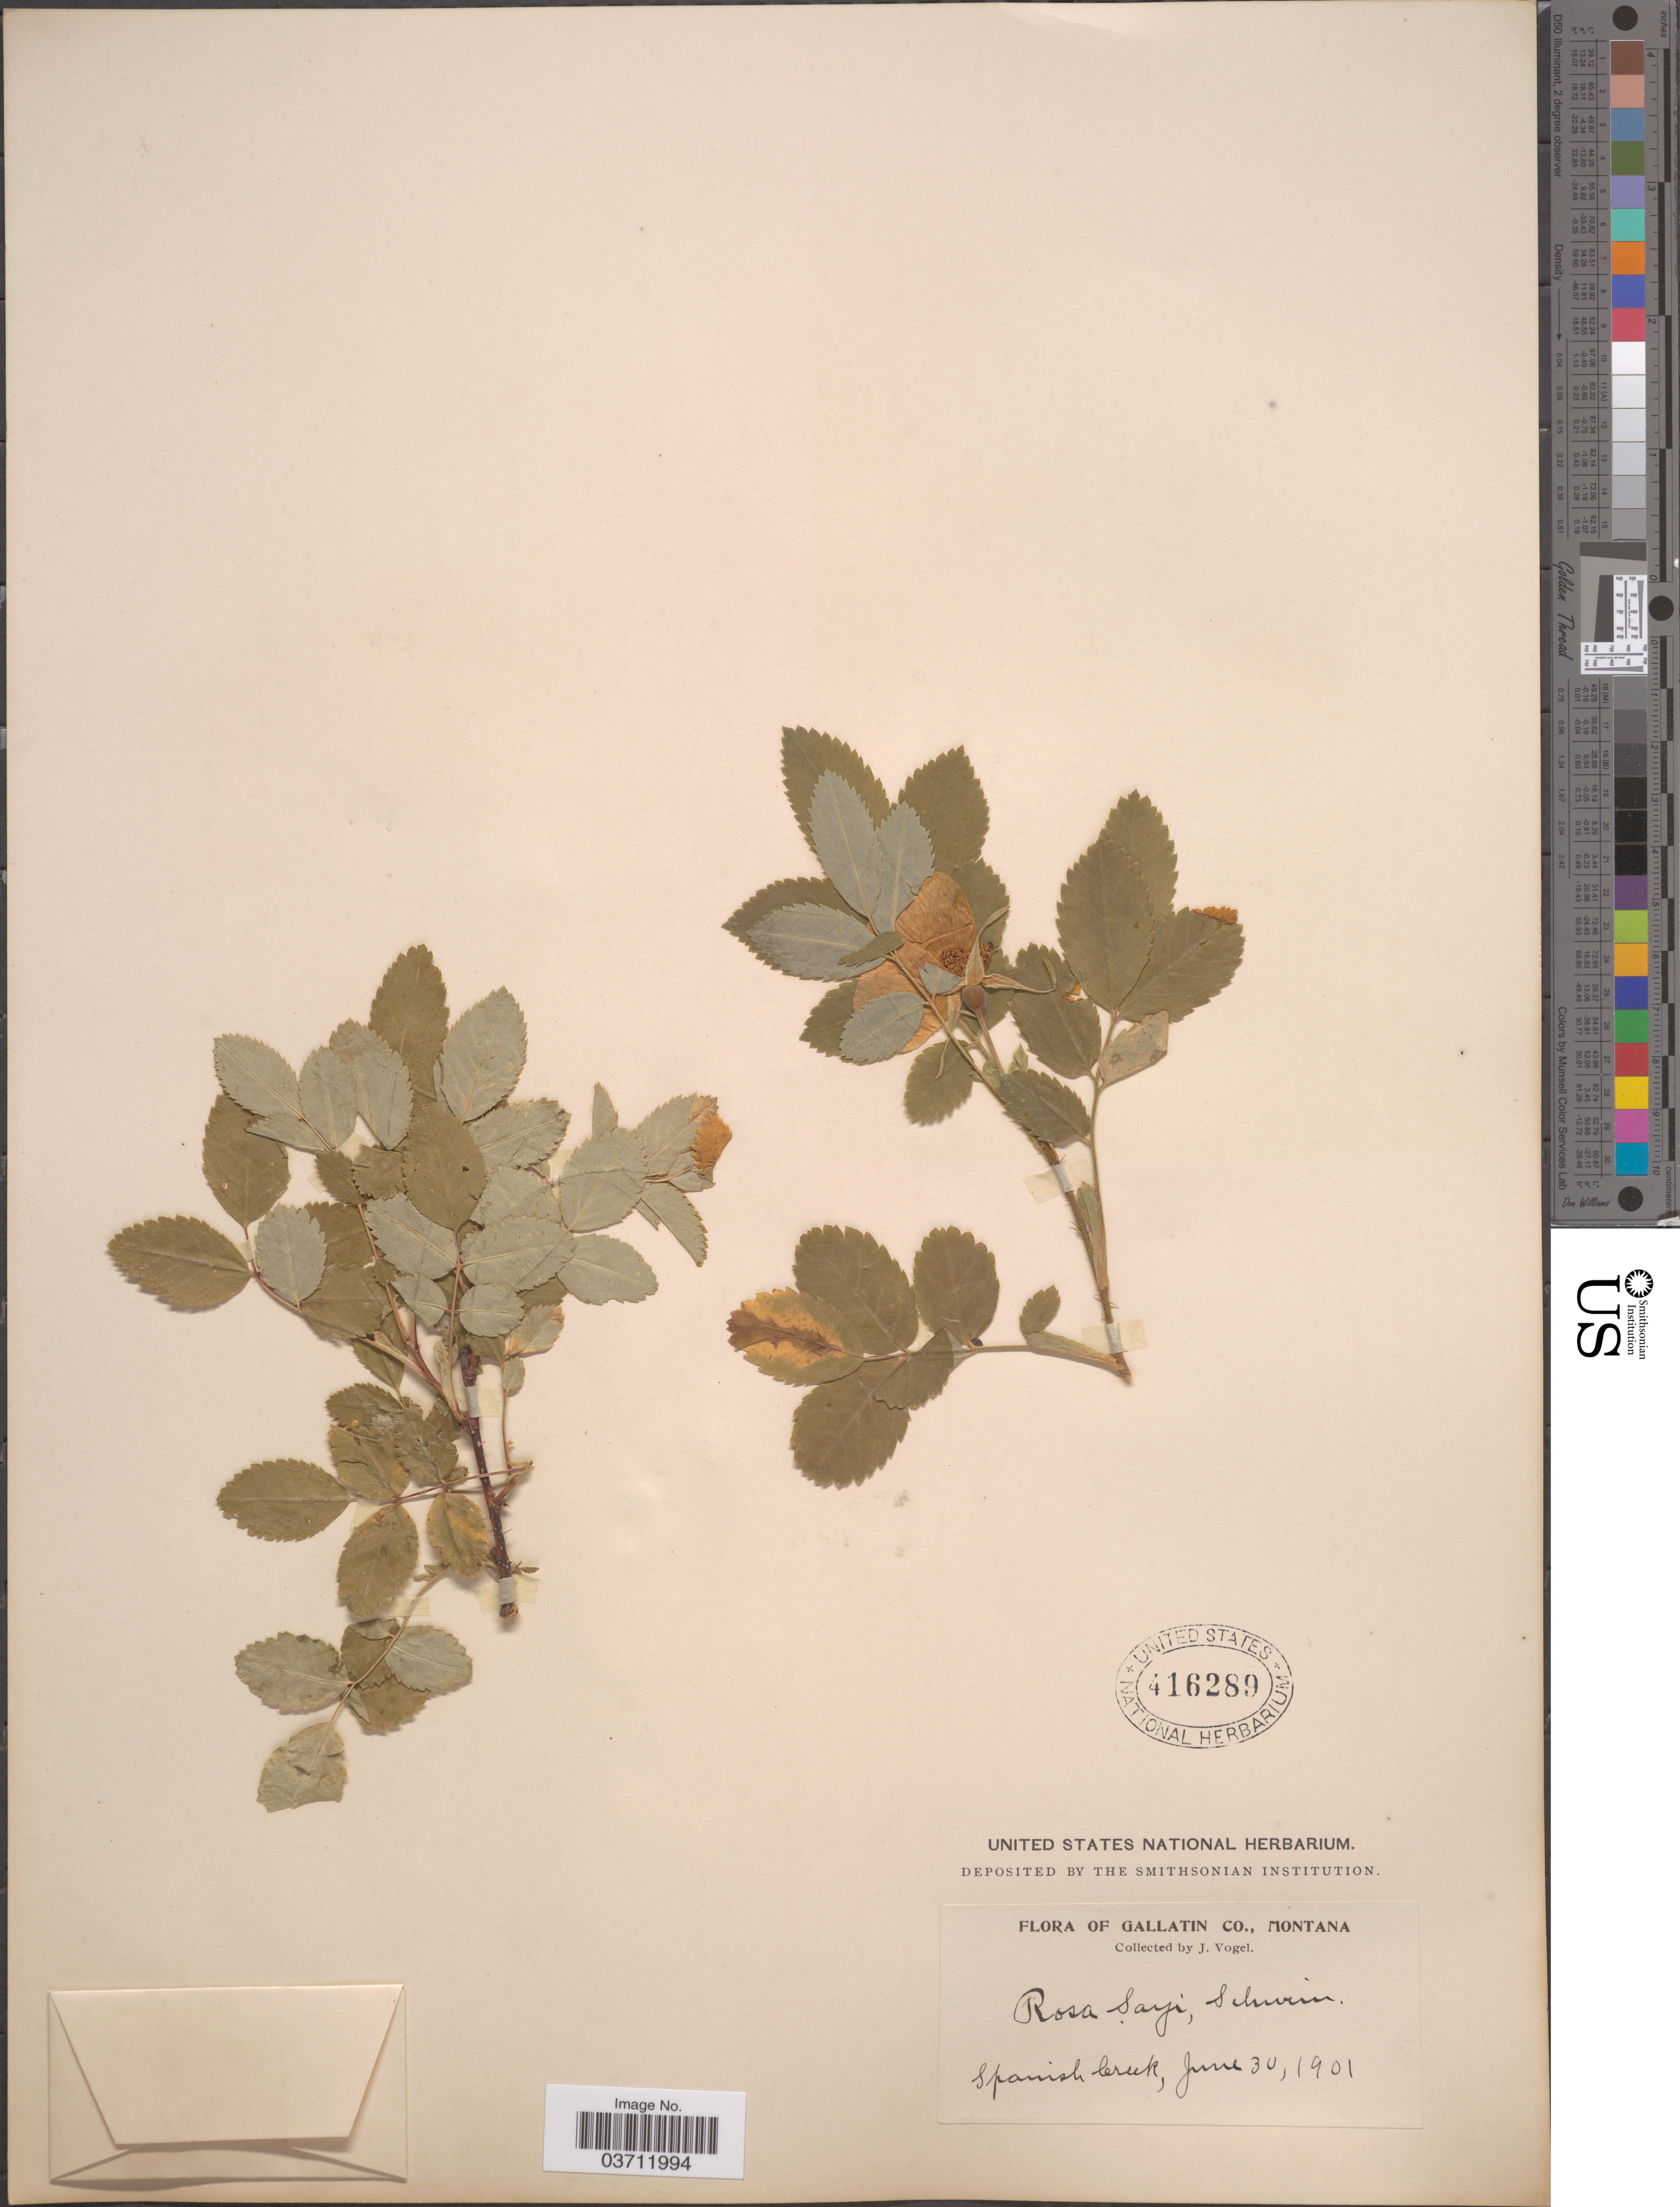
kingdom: Plantae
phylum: Tracheophyta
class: Magnoliopsida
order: Rosales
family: Rosaceae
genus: Rosa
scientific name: Rosa sayi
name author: Schwein.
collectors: J. Vogel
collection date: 1901-06-30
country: United States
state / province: Montana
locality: Gallatin Co. Spanish Creek.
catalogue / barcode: US 416289